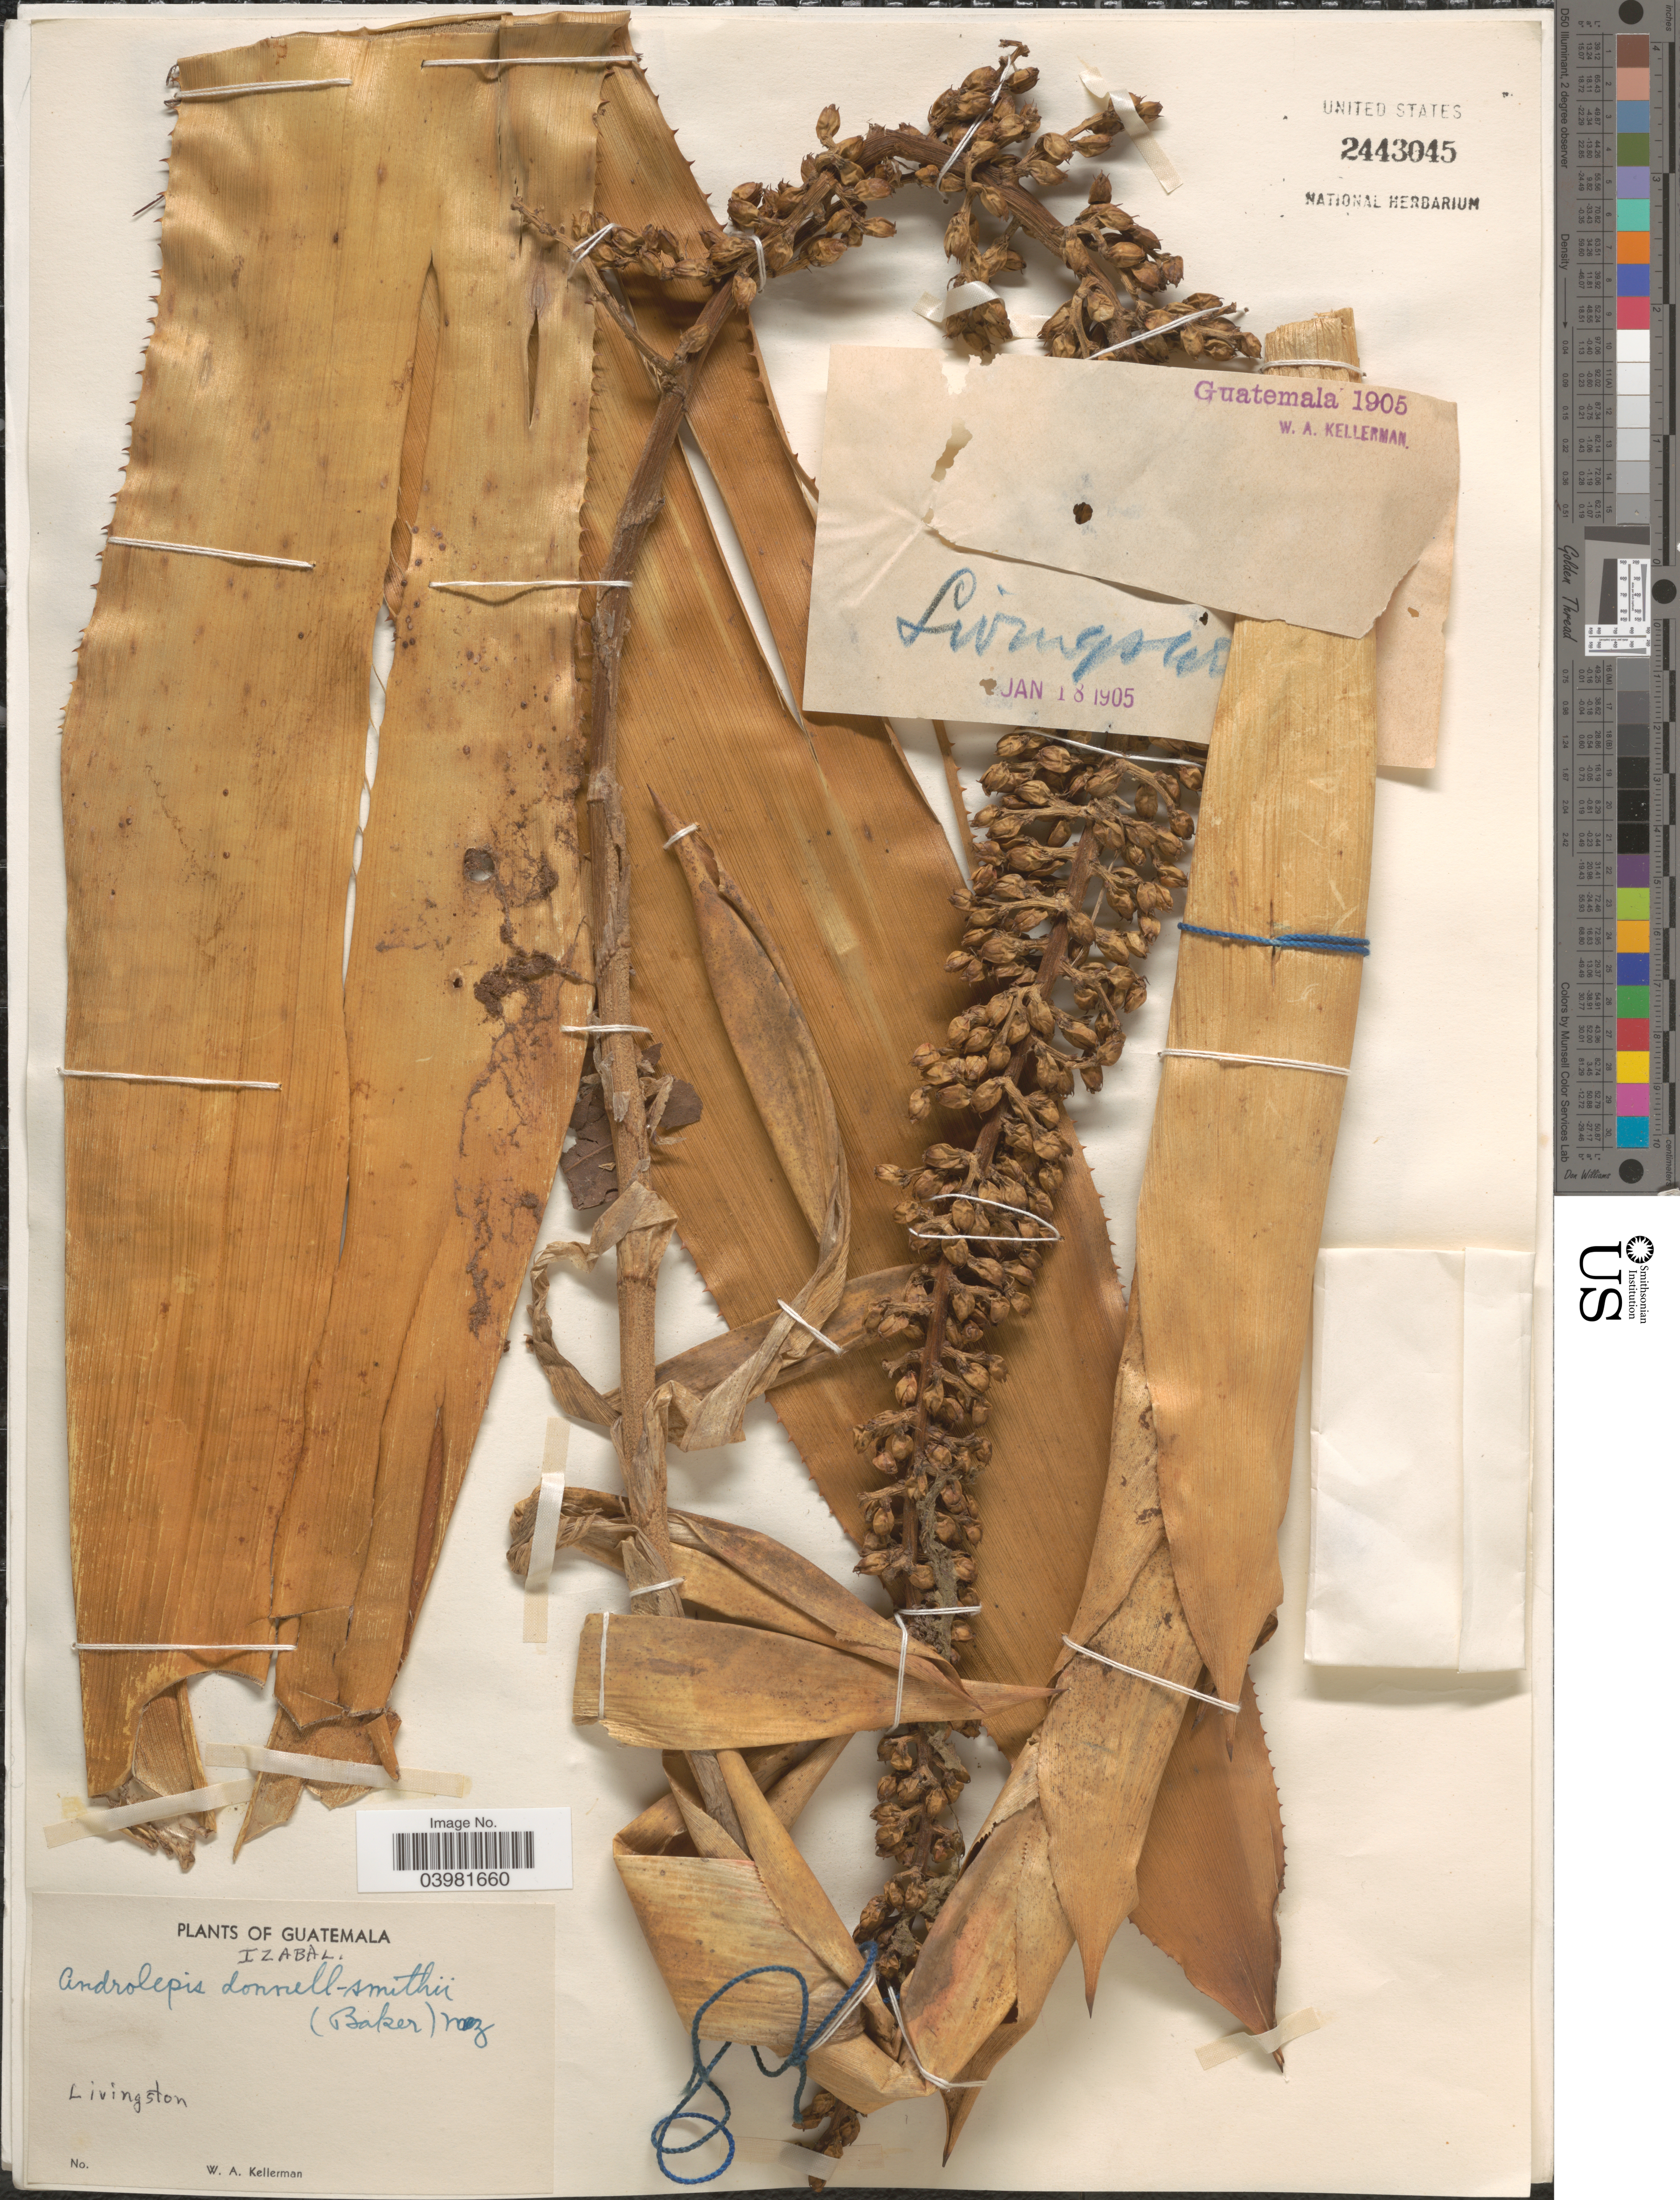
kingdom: Plantae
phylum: Tracheophyta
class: Liliopsida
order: Poales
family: Bromeliaceae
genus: Androlepis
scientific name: Androlepis skinneri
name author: Brongn. ex Houllet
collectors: W. Kellerman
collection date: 1905-01-18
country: Guatemala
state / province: Izabal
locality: Livingston.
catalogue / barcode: US 2443045